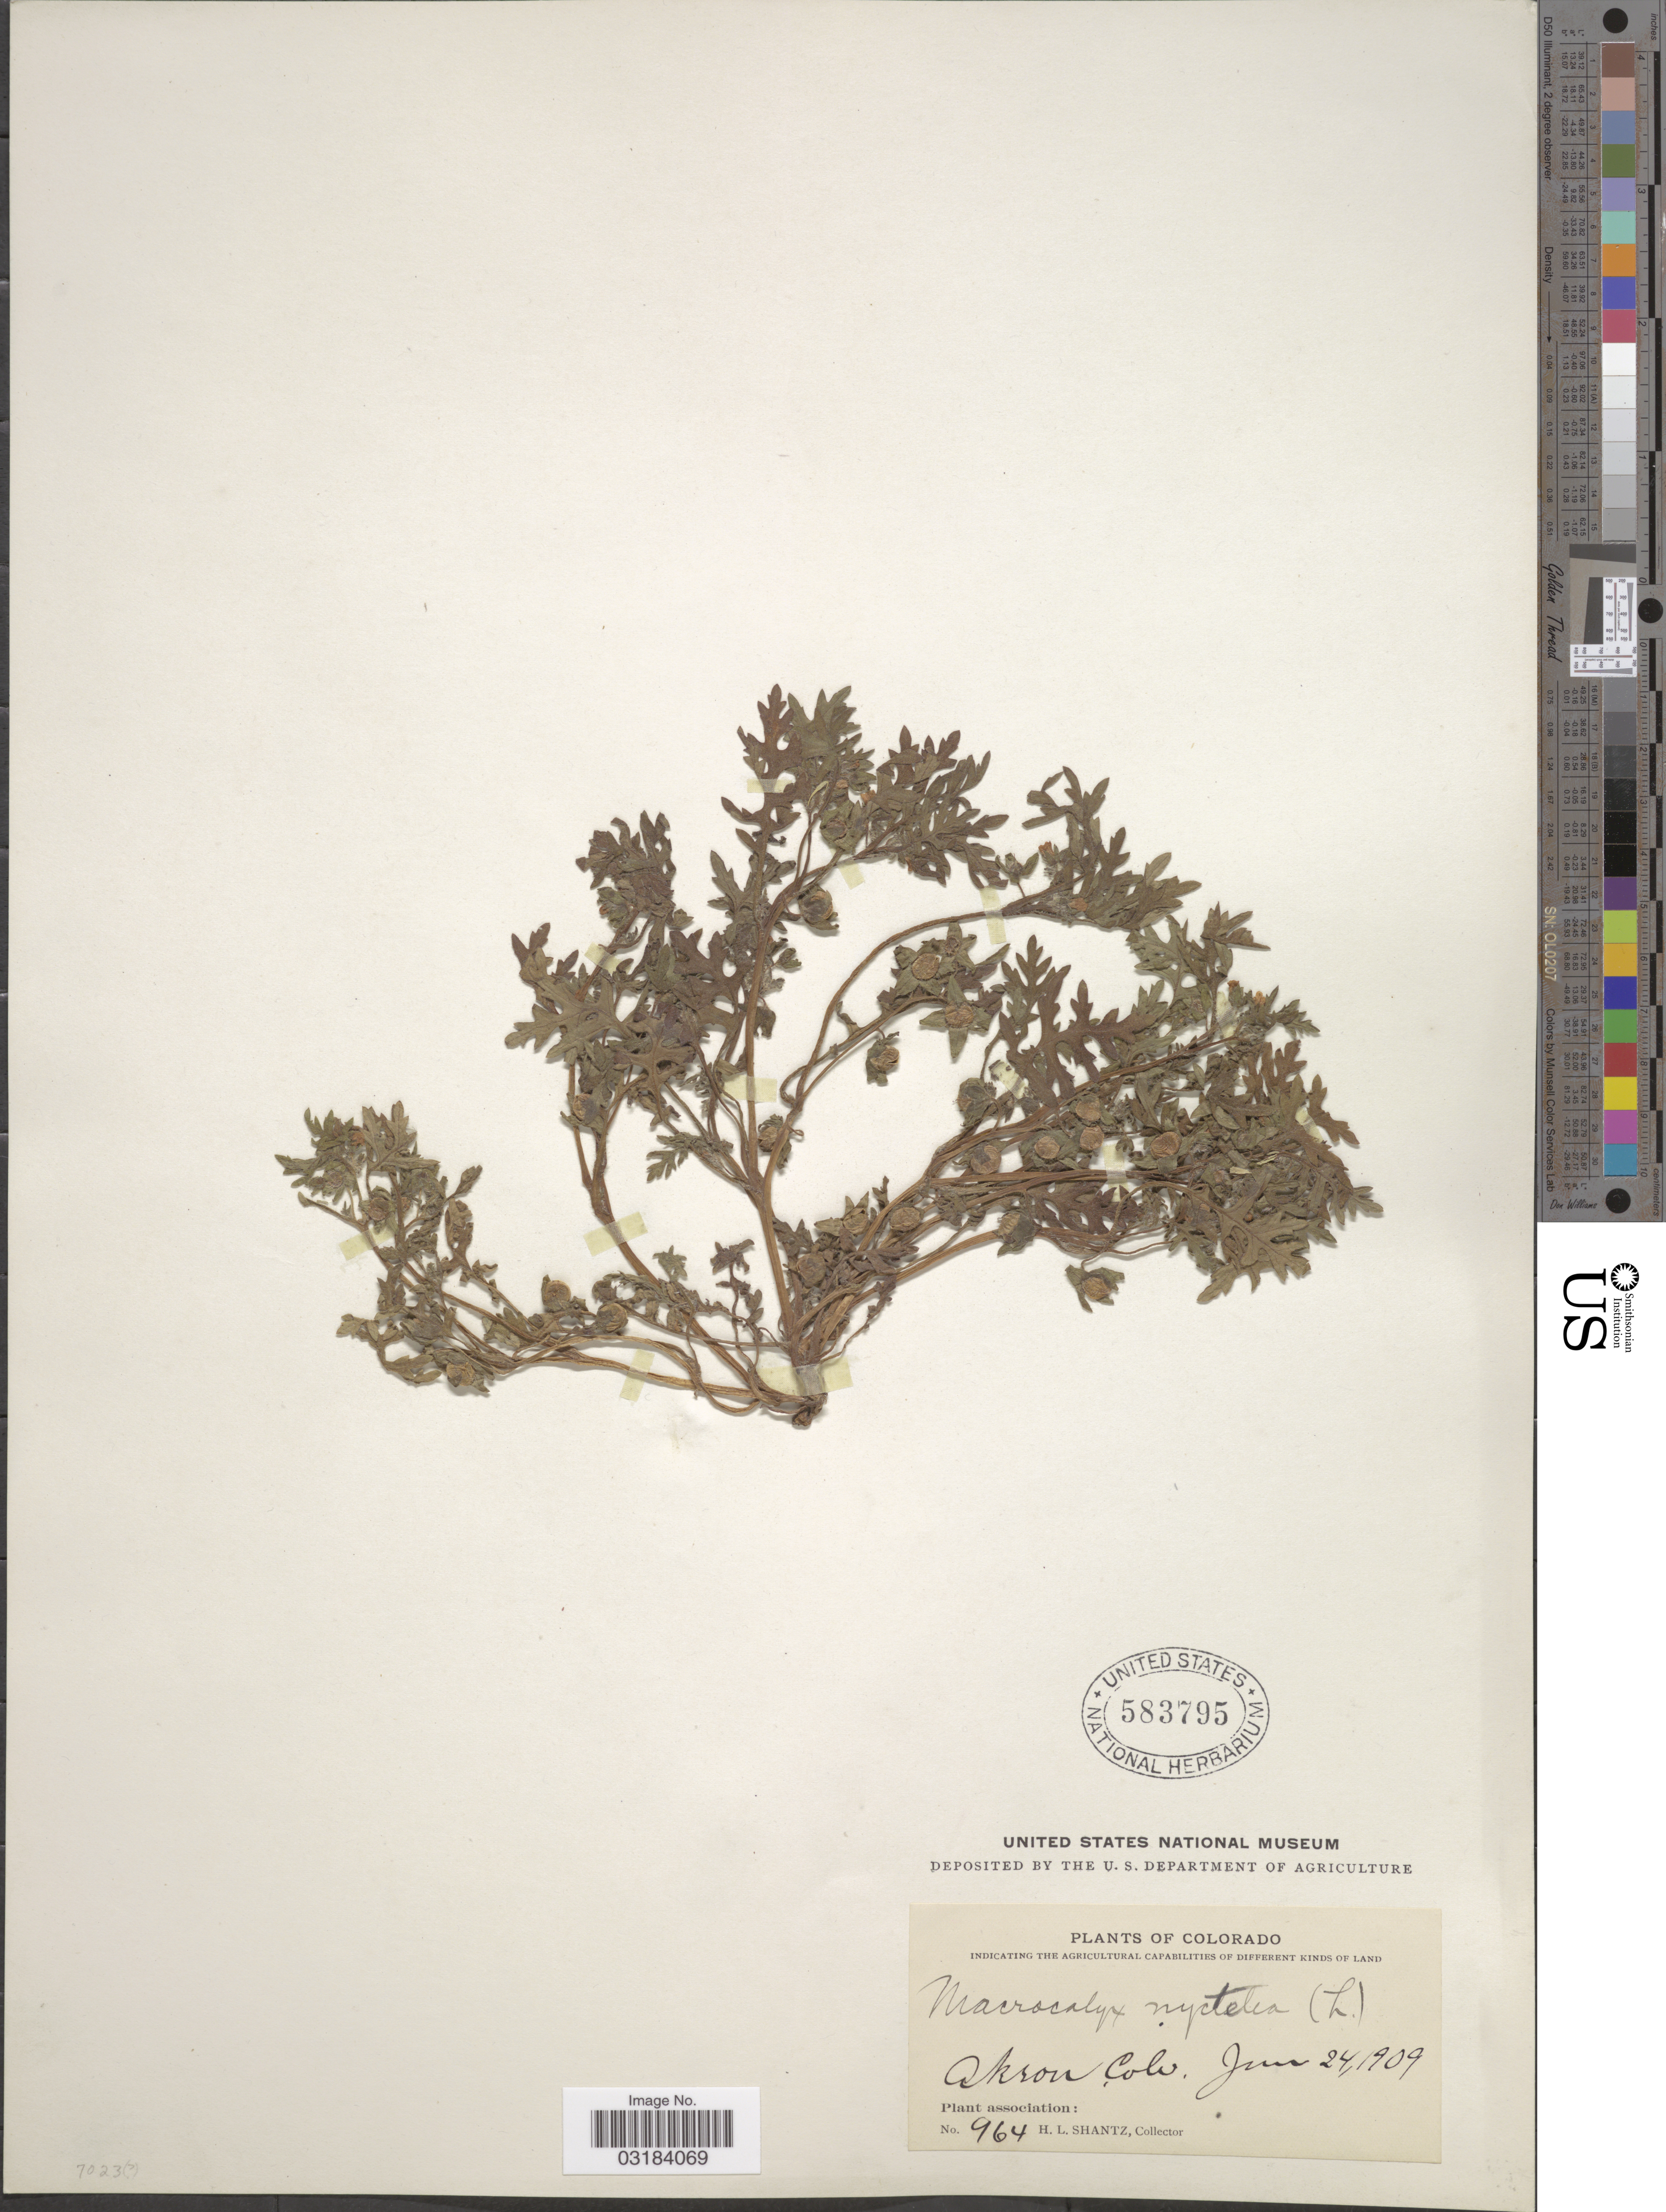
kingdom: Plantae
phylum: Tracheophyta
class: Magnoliopsida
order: Boraginales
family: Hydrophyllaceae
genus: Ellisia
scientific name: Ellisia nyctelea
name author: L.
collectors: H. Shantz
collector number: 964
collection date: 1909-06-24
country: United States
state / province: Colorado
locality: Akron.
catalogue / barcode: US 583795